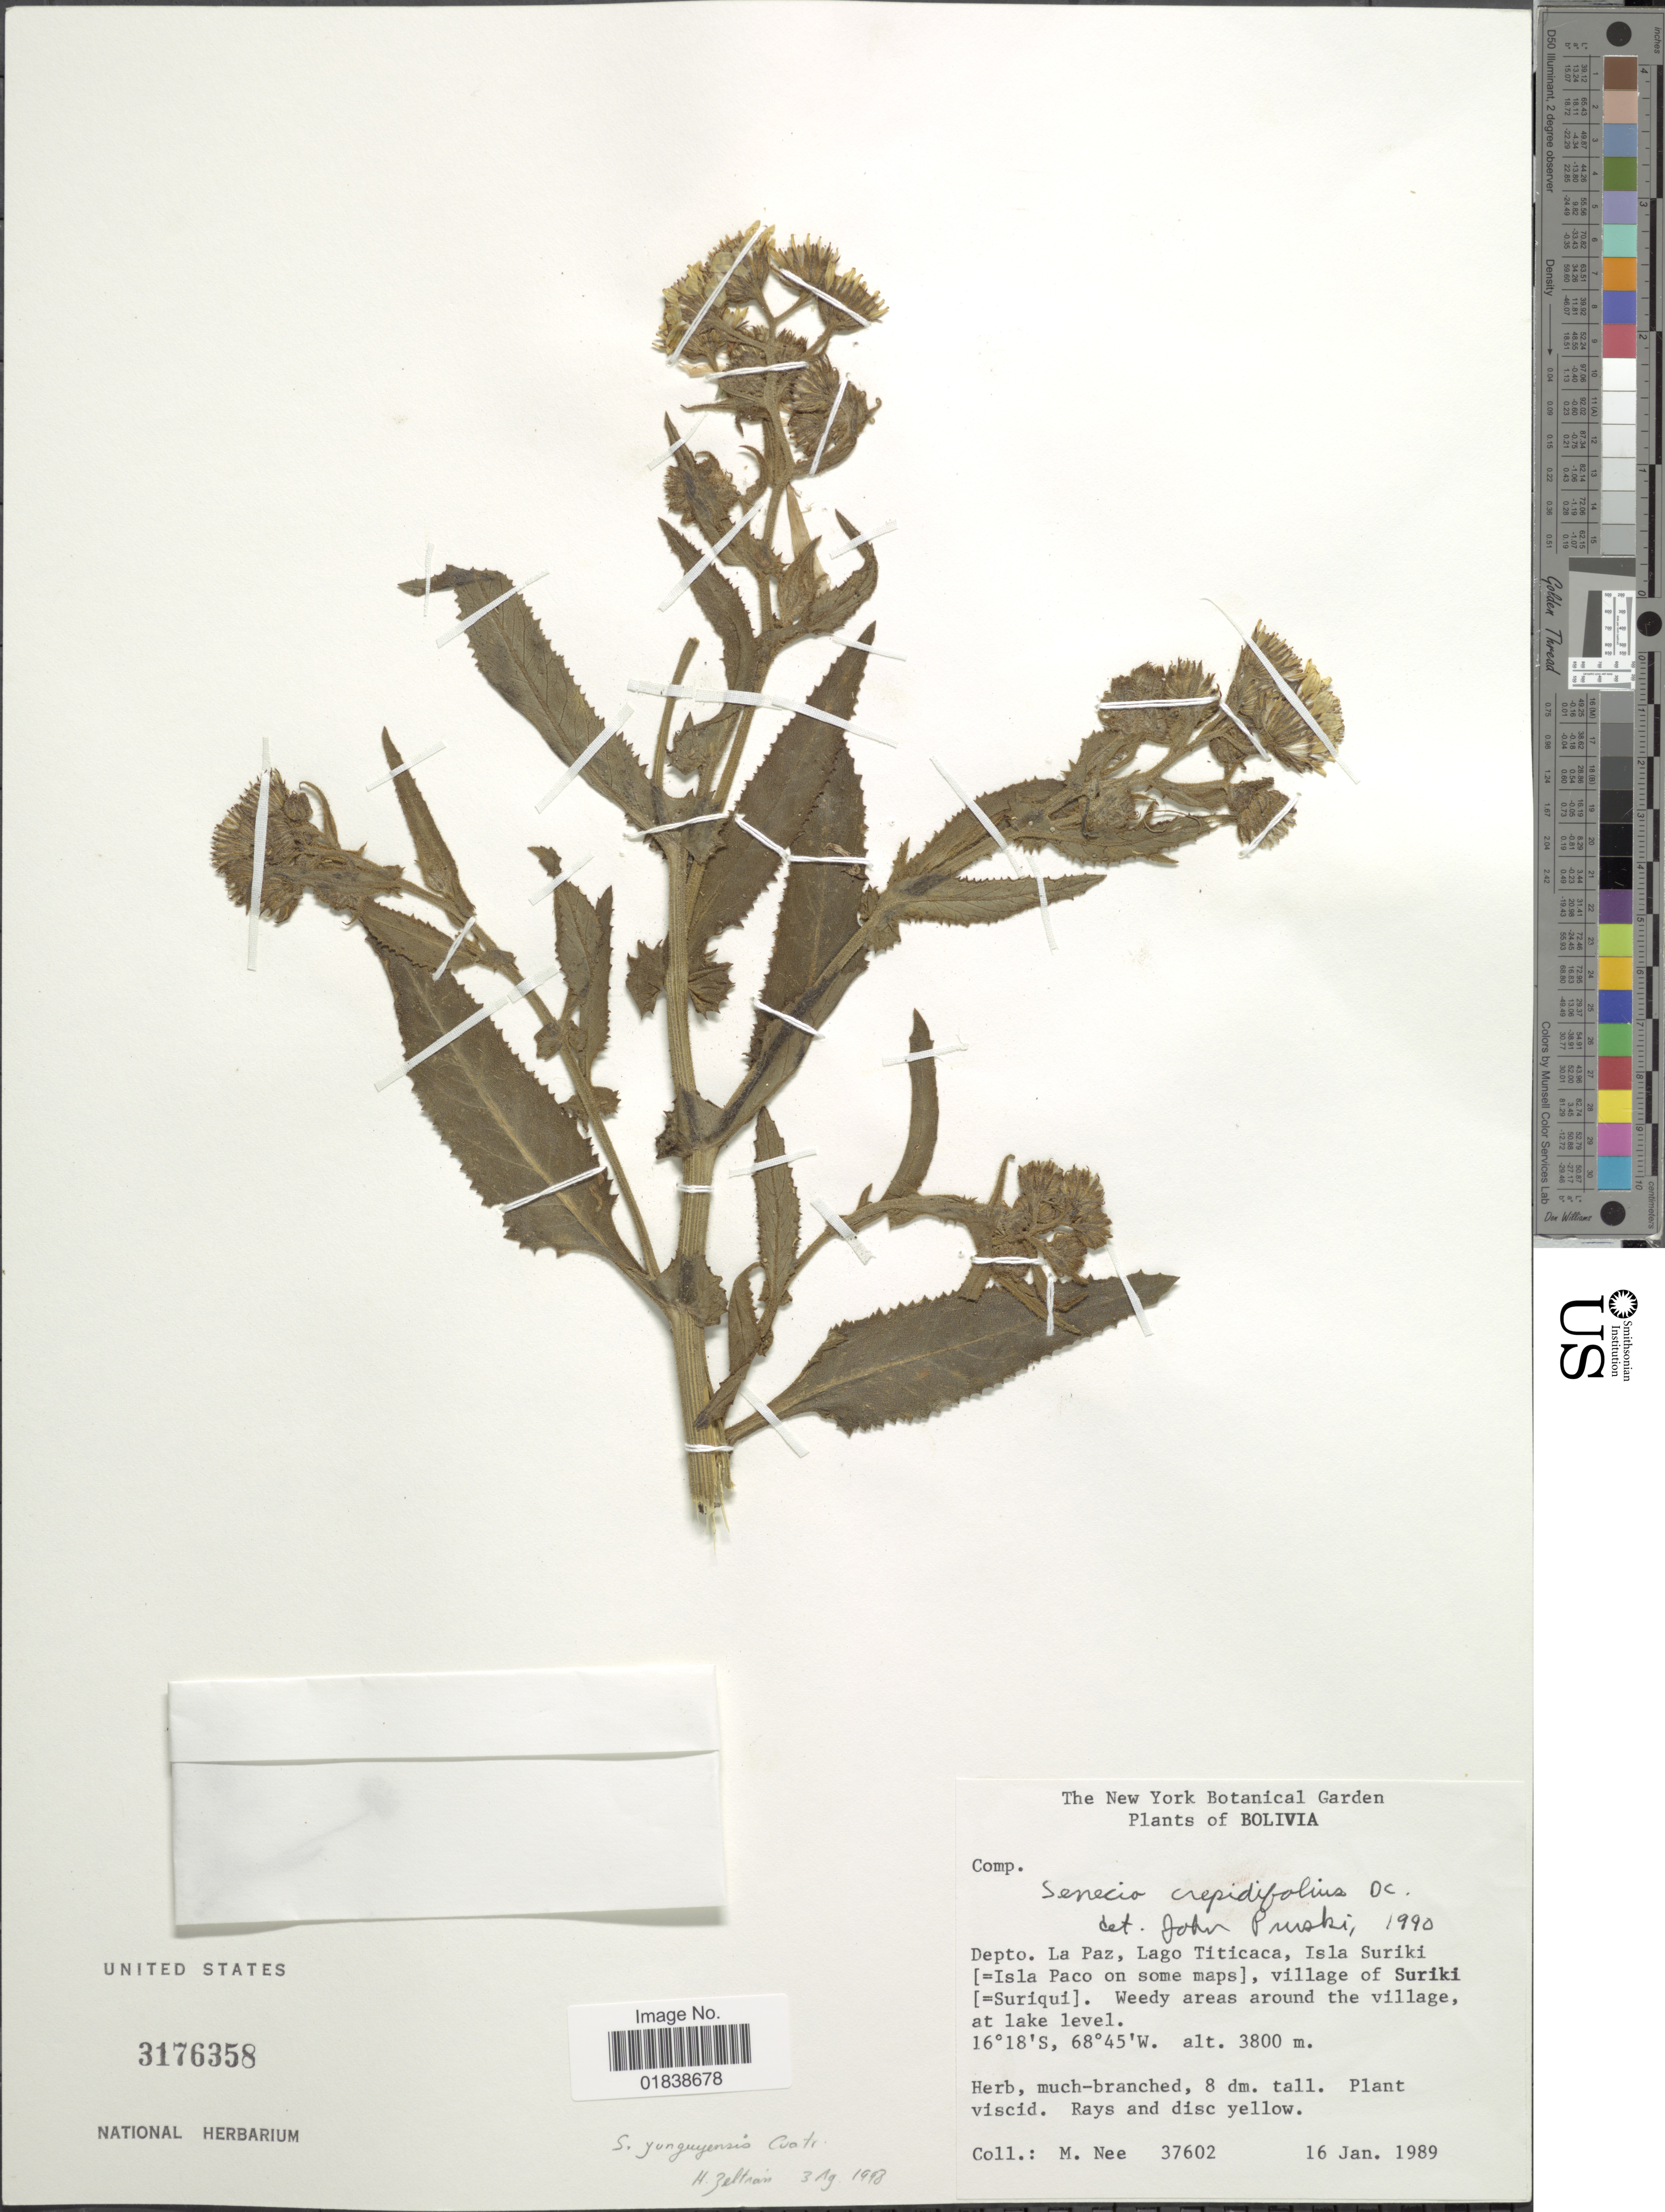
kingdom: Plantae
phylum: Tracheophyta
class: Magnoliopsida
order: Asterales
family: Asteraceae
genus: Senecio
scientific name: Senecio yunguyensis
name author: Cuatrec.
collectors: M. Nee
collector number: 37602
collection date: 1989-01-16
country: Bolivia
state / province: La Paz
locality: Lago Titicaca, Isla Suriki (= Isla Paco on some maps), village of Suriki (= Suriqui)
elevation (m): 3800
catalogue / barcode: US 3176358